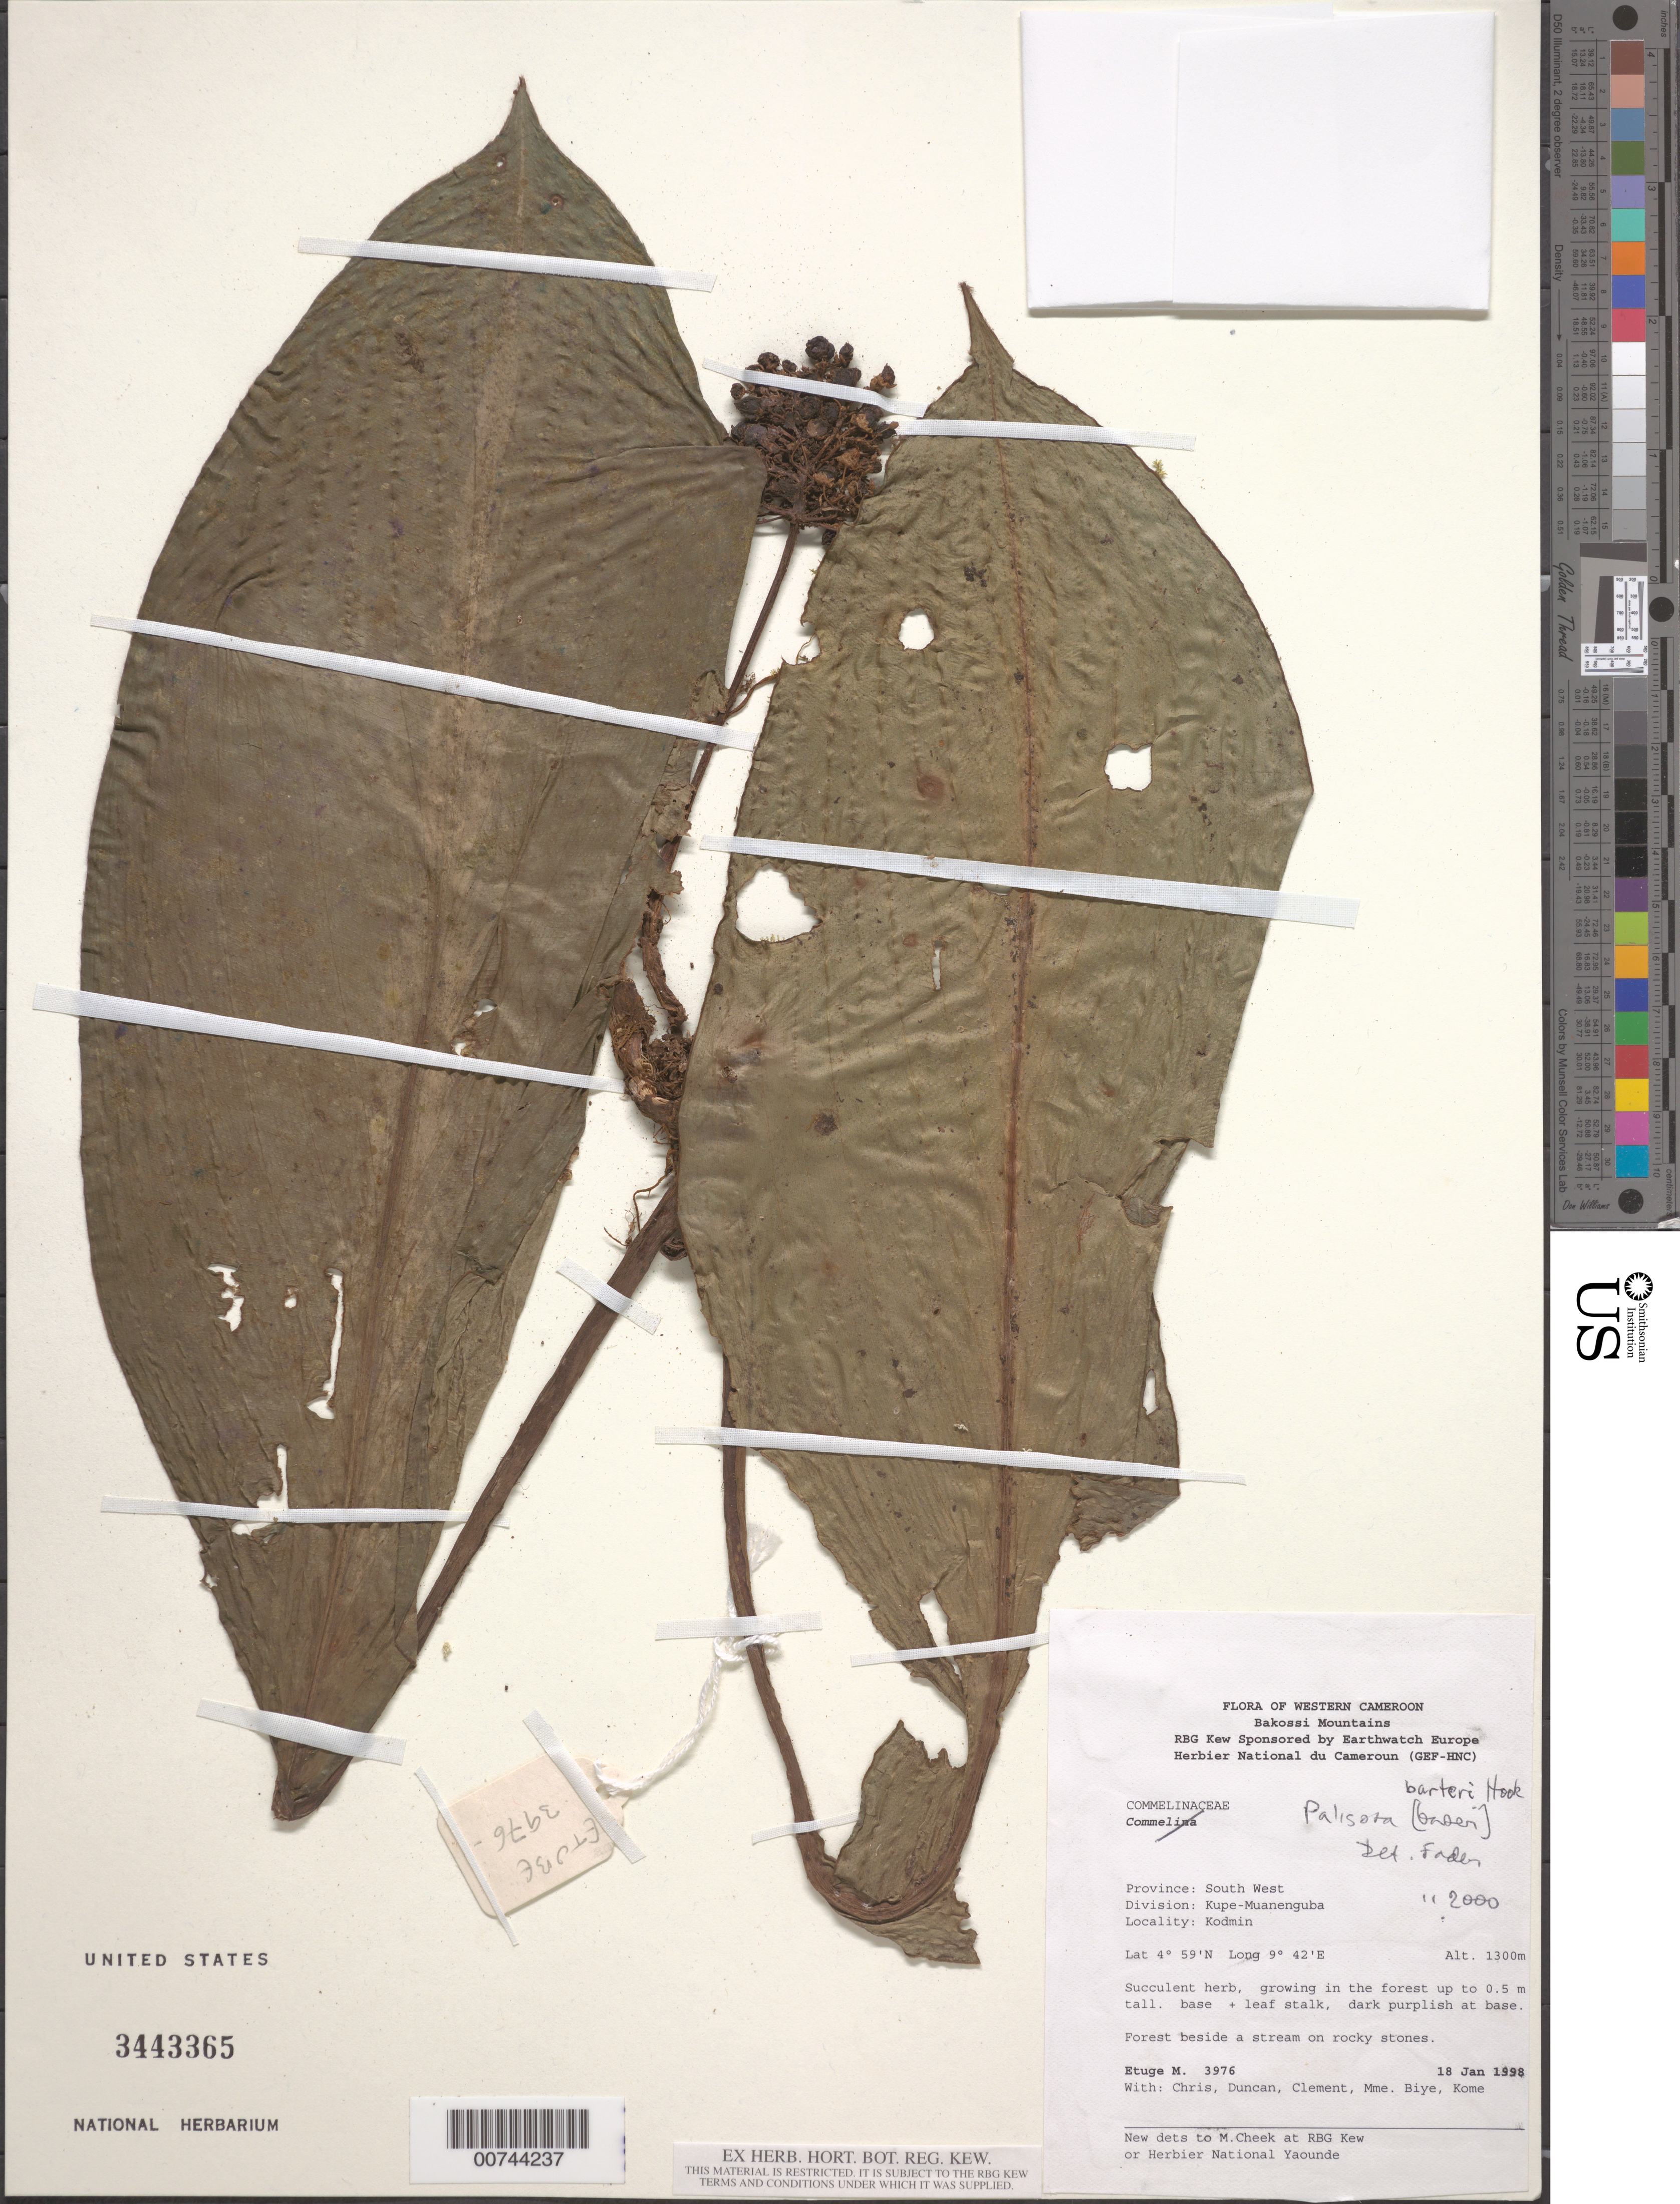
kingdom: Plantae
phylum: Tracheophyta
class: Liliopsida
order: Commelinales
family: Commelinaceae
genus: Palisota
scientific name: Palisota barteri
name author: Hook.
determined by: Faden, Robert B., (US), Smithsonian Institution - National Museum of Natural History (UNITED STATES)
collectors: M. Etuge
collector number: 3976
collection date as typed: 18 Jan 1998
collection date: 1998-01-18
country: Cameroon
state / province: Sud-Ouest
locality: Kodmin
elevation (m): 1300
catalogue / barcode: US 3443365